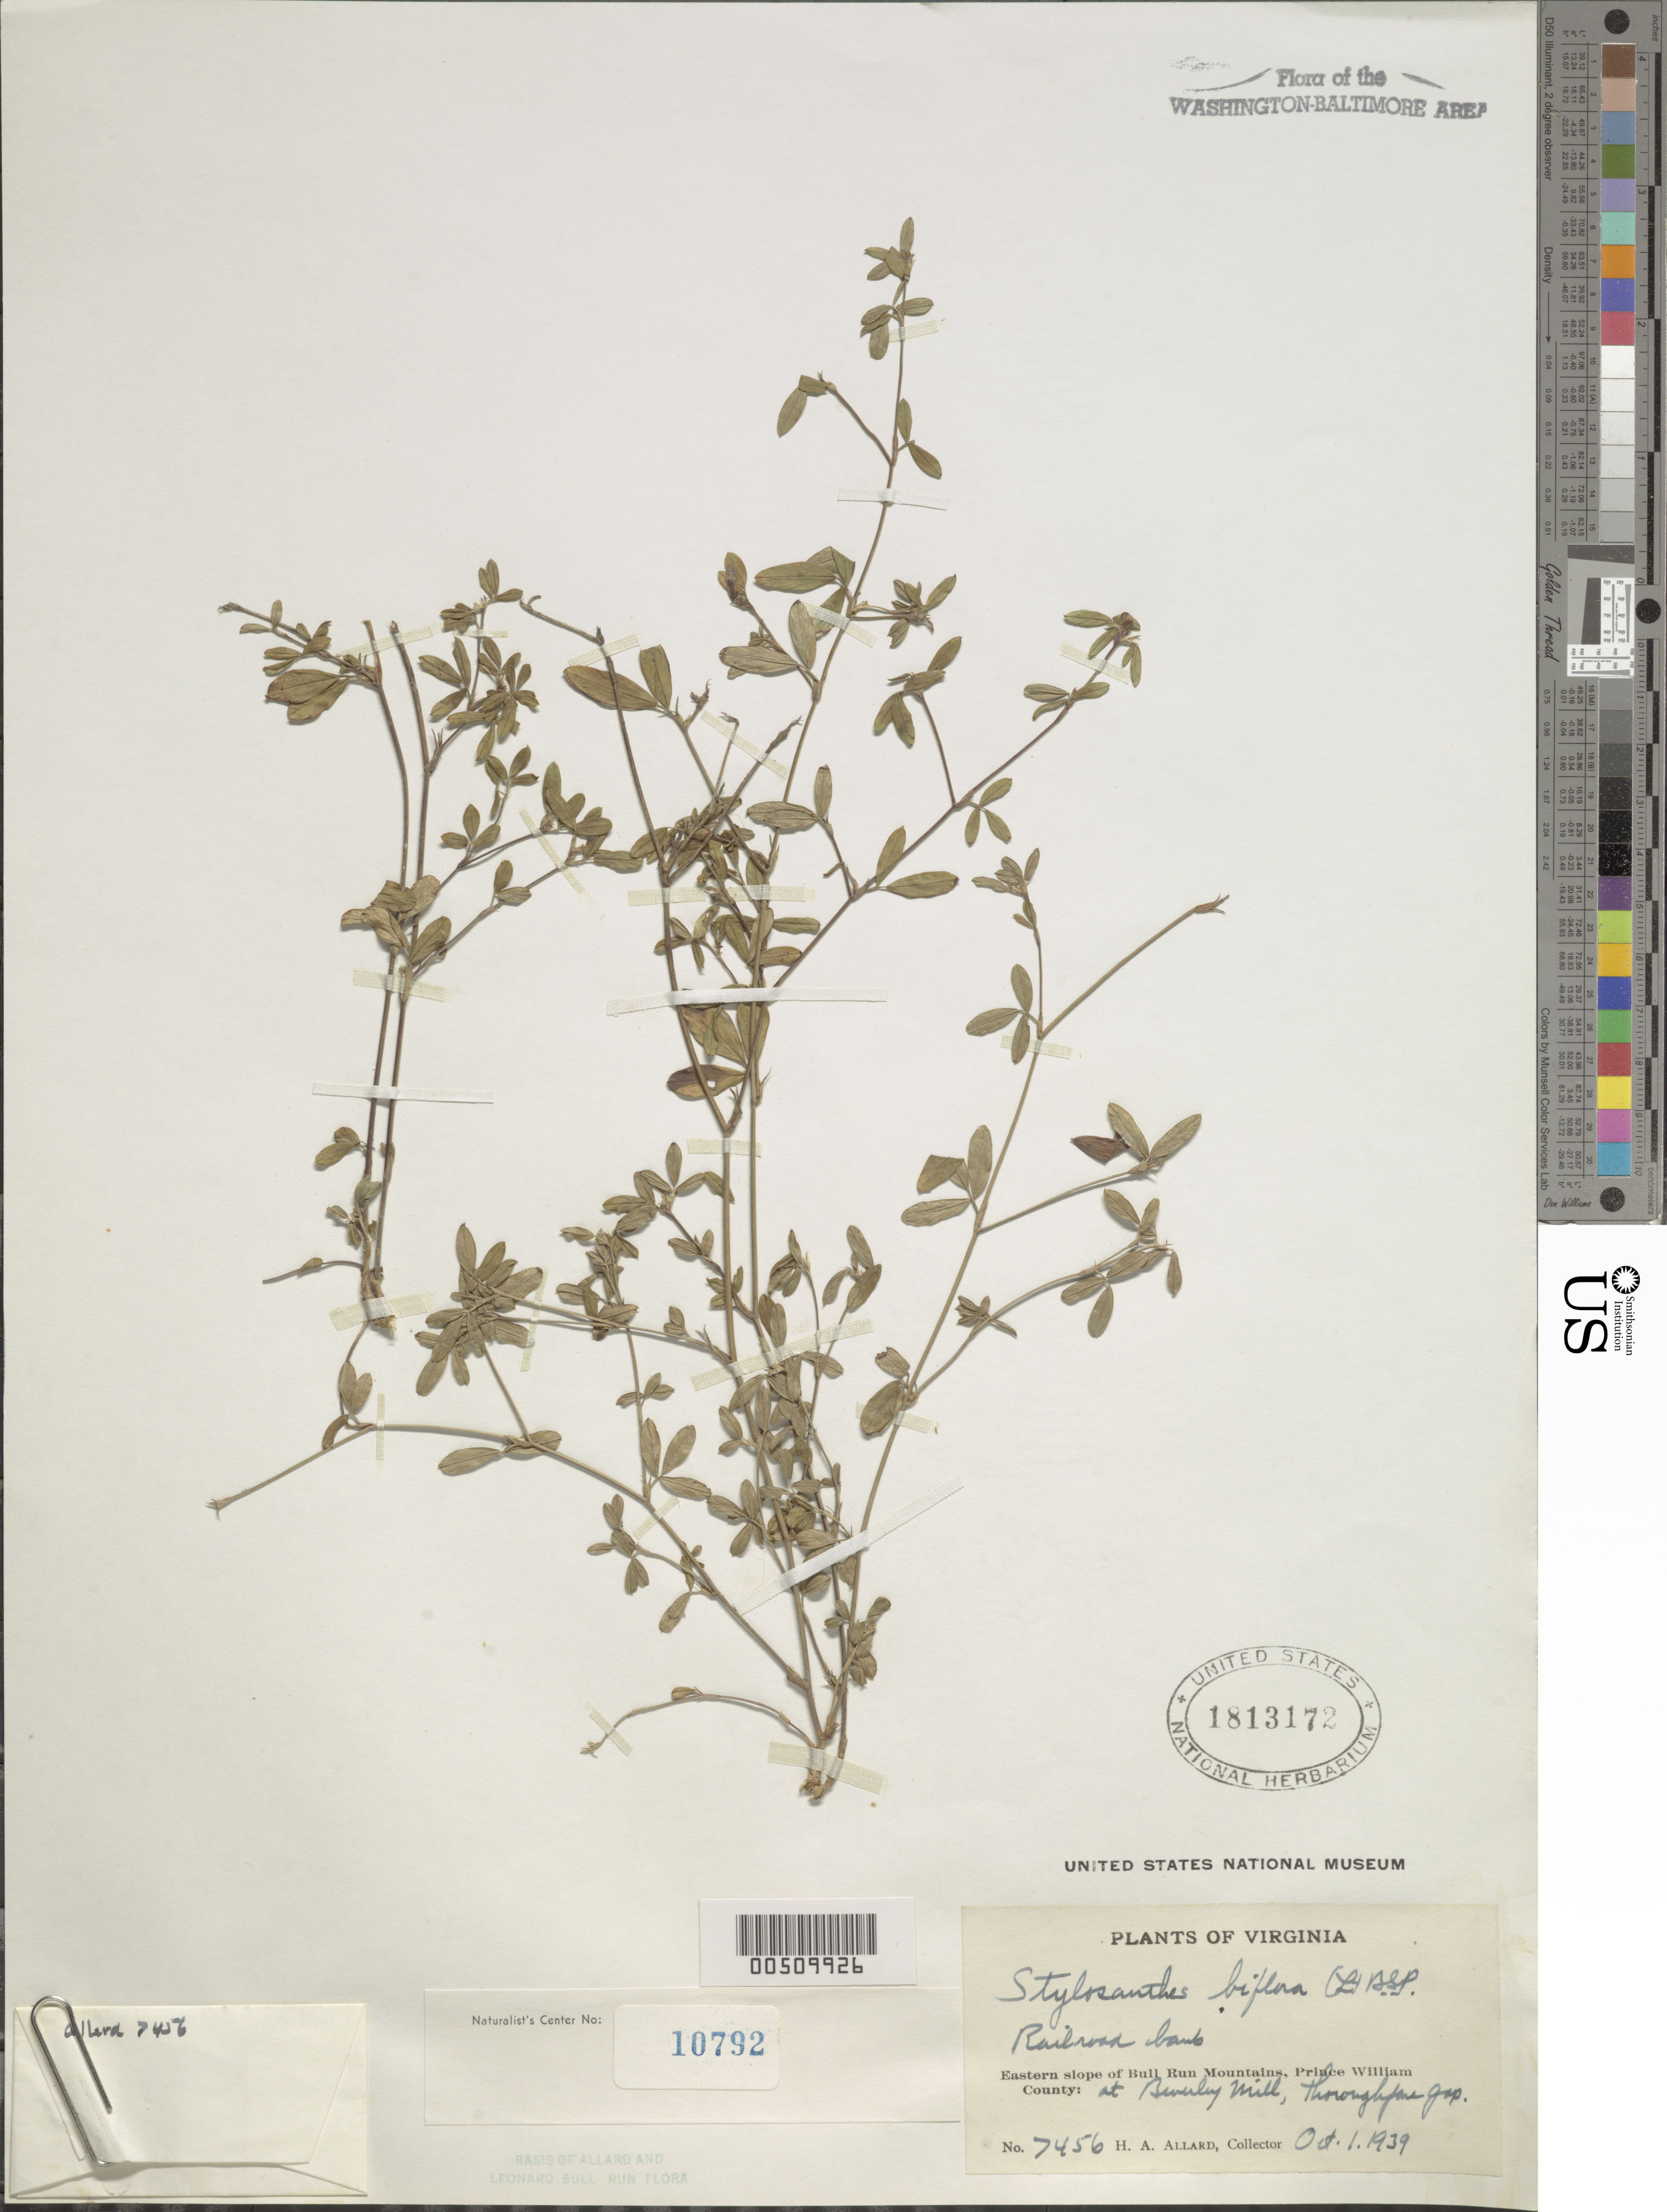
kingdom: Plantae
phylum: Tracheophyta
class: Magnoliopsida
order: Fabales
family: Fabaceae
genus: Stylosanthes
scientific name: Stylosanthes biflora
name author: (L.) Britton et al.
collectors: H. A. Allard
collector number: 7456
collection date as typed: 01 Oct 1939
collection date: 1939-10-01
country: United States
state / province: Virginia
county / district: Prince William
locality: Bull Run Mts., Beverley Mill, Thoroughfare Gap Bull Run Mts.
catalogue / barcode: US 1813172